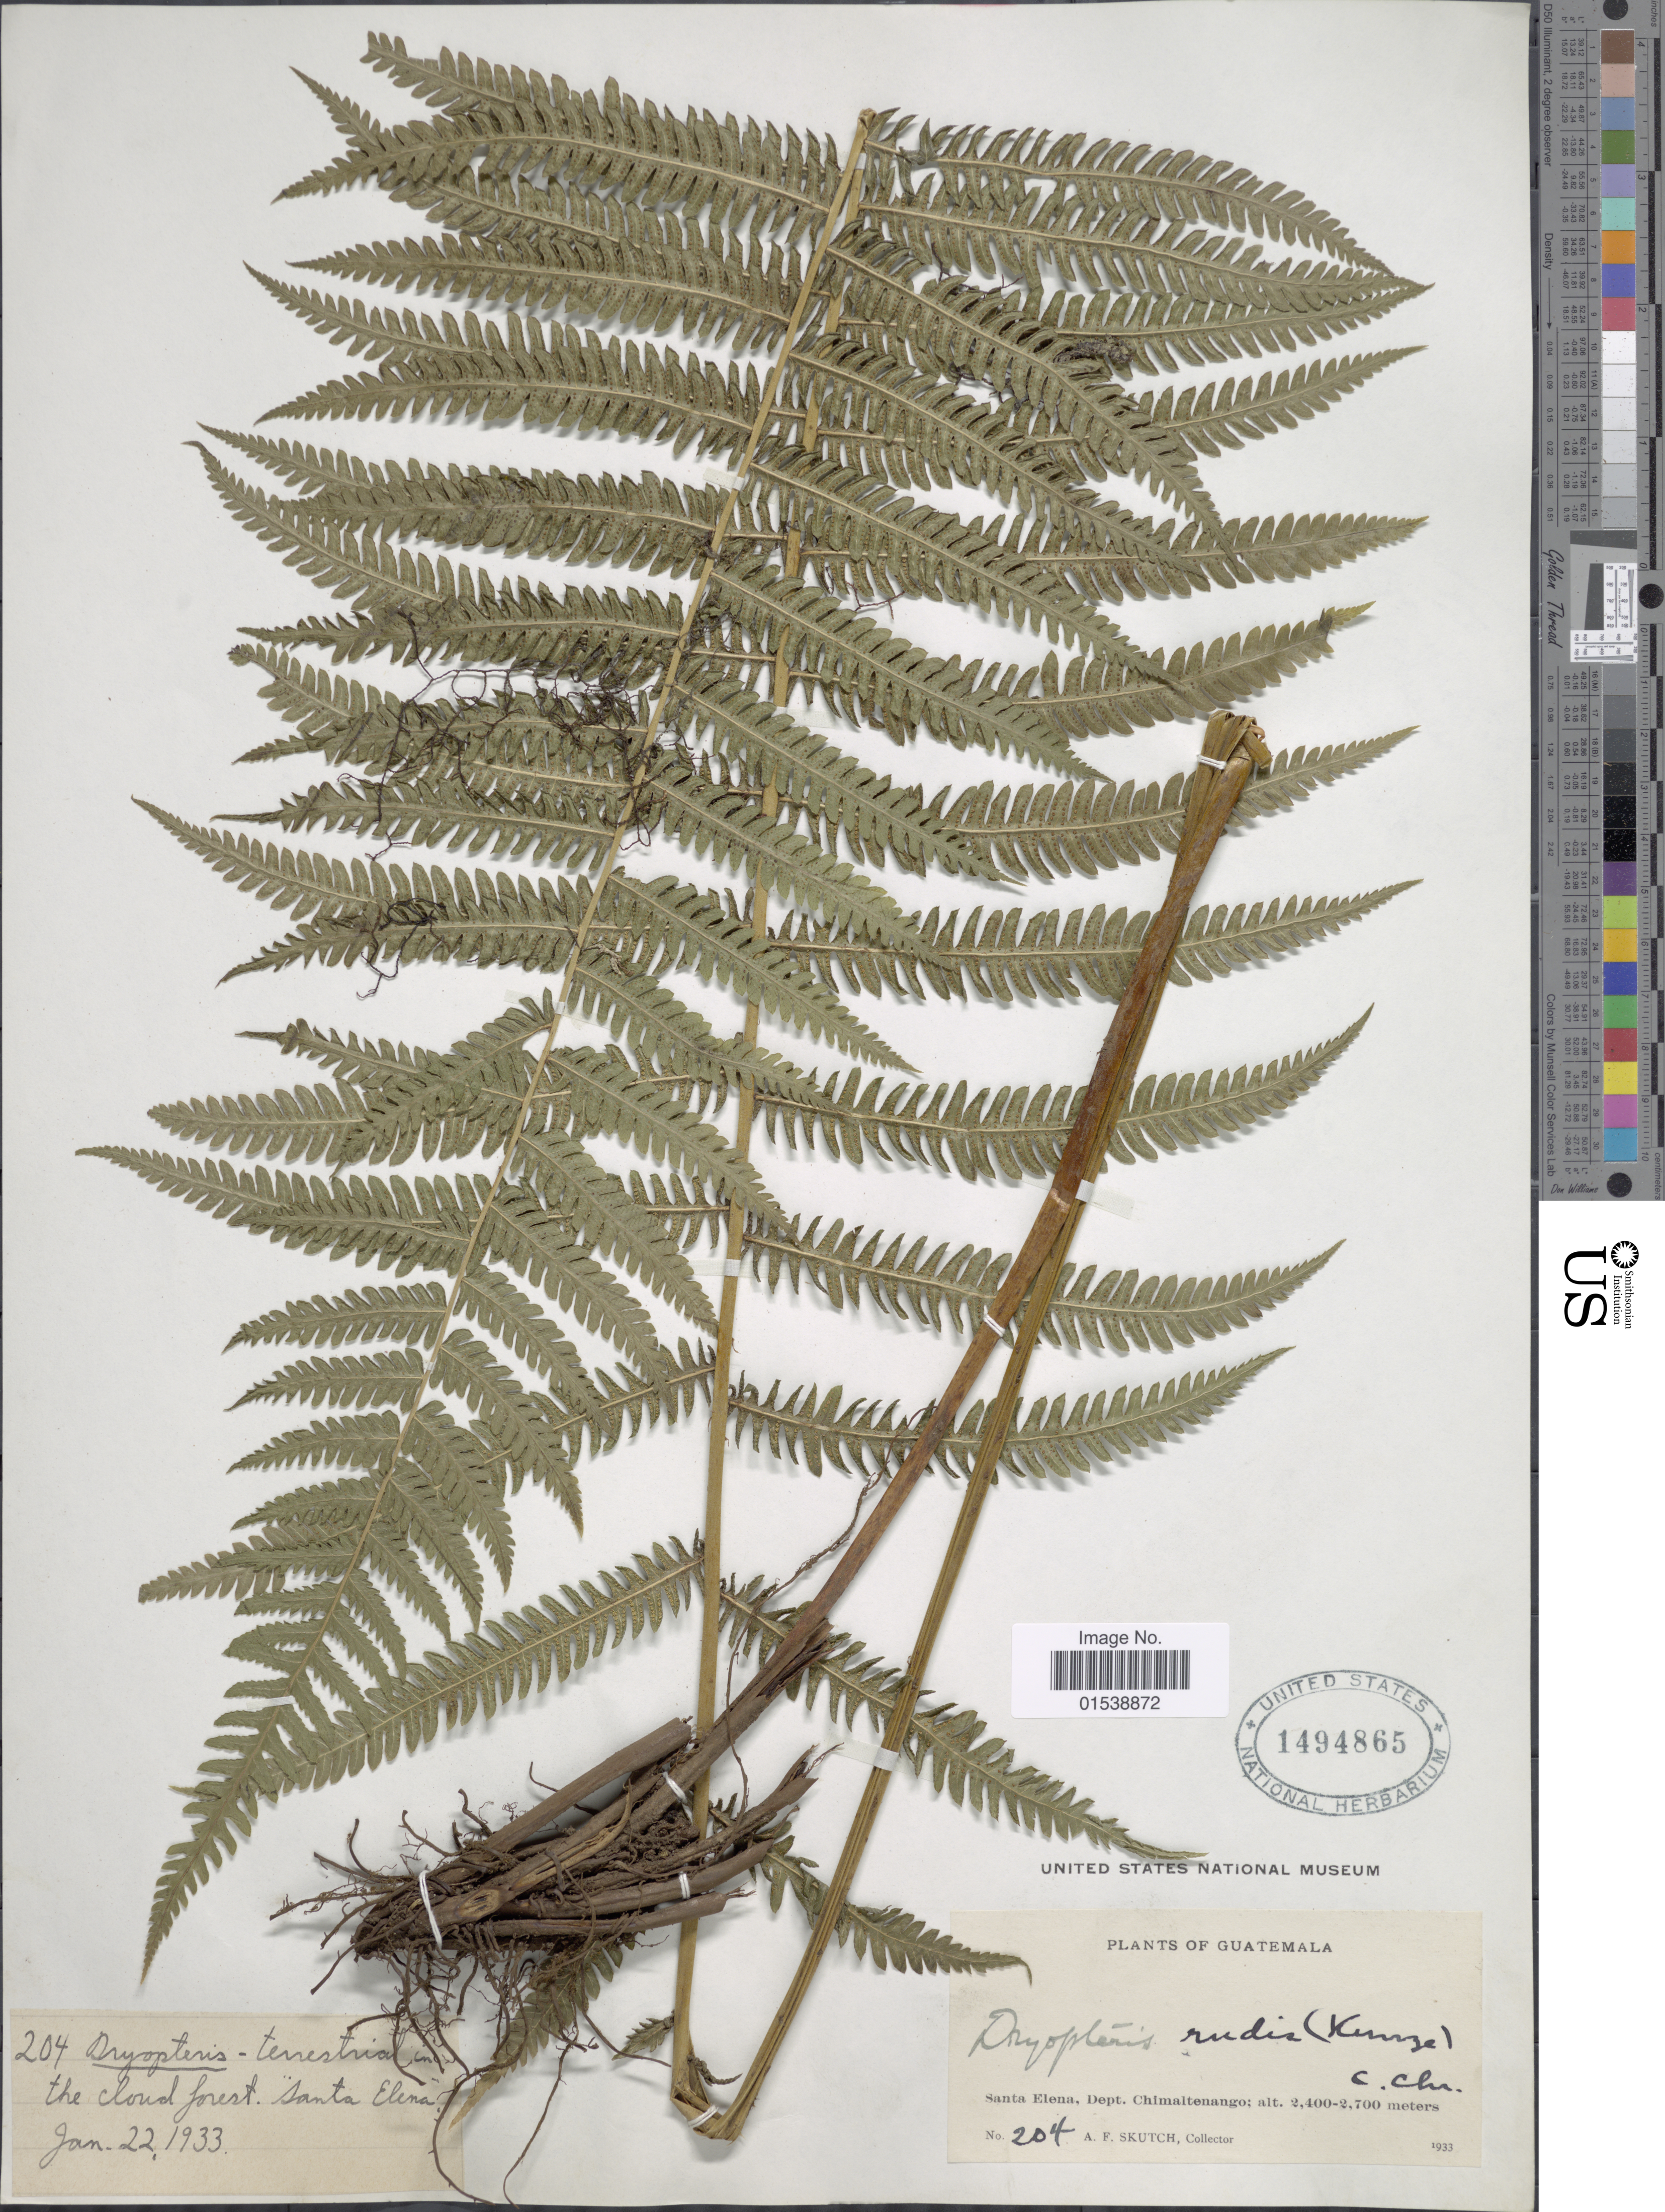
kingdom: Plantae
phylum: Tracheophyta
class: Polypodiopsida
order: Polypodiales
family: Thelypteridaceae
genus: Amauropelta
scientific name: Amauropelta rudis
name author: (Kunze) Pic. Serm.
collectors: A. F. Skutch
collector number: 204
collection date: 1933-01-22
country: Guatemala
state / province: Chimaltenango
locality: Santa Elena, Dept. Chimaltenango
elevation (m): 2400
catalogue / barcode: US 1494865